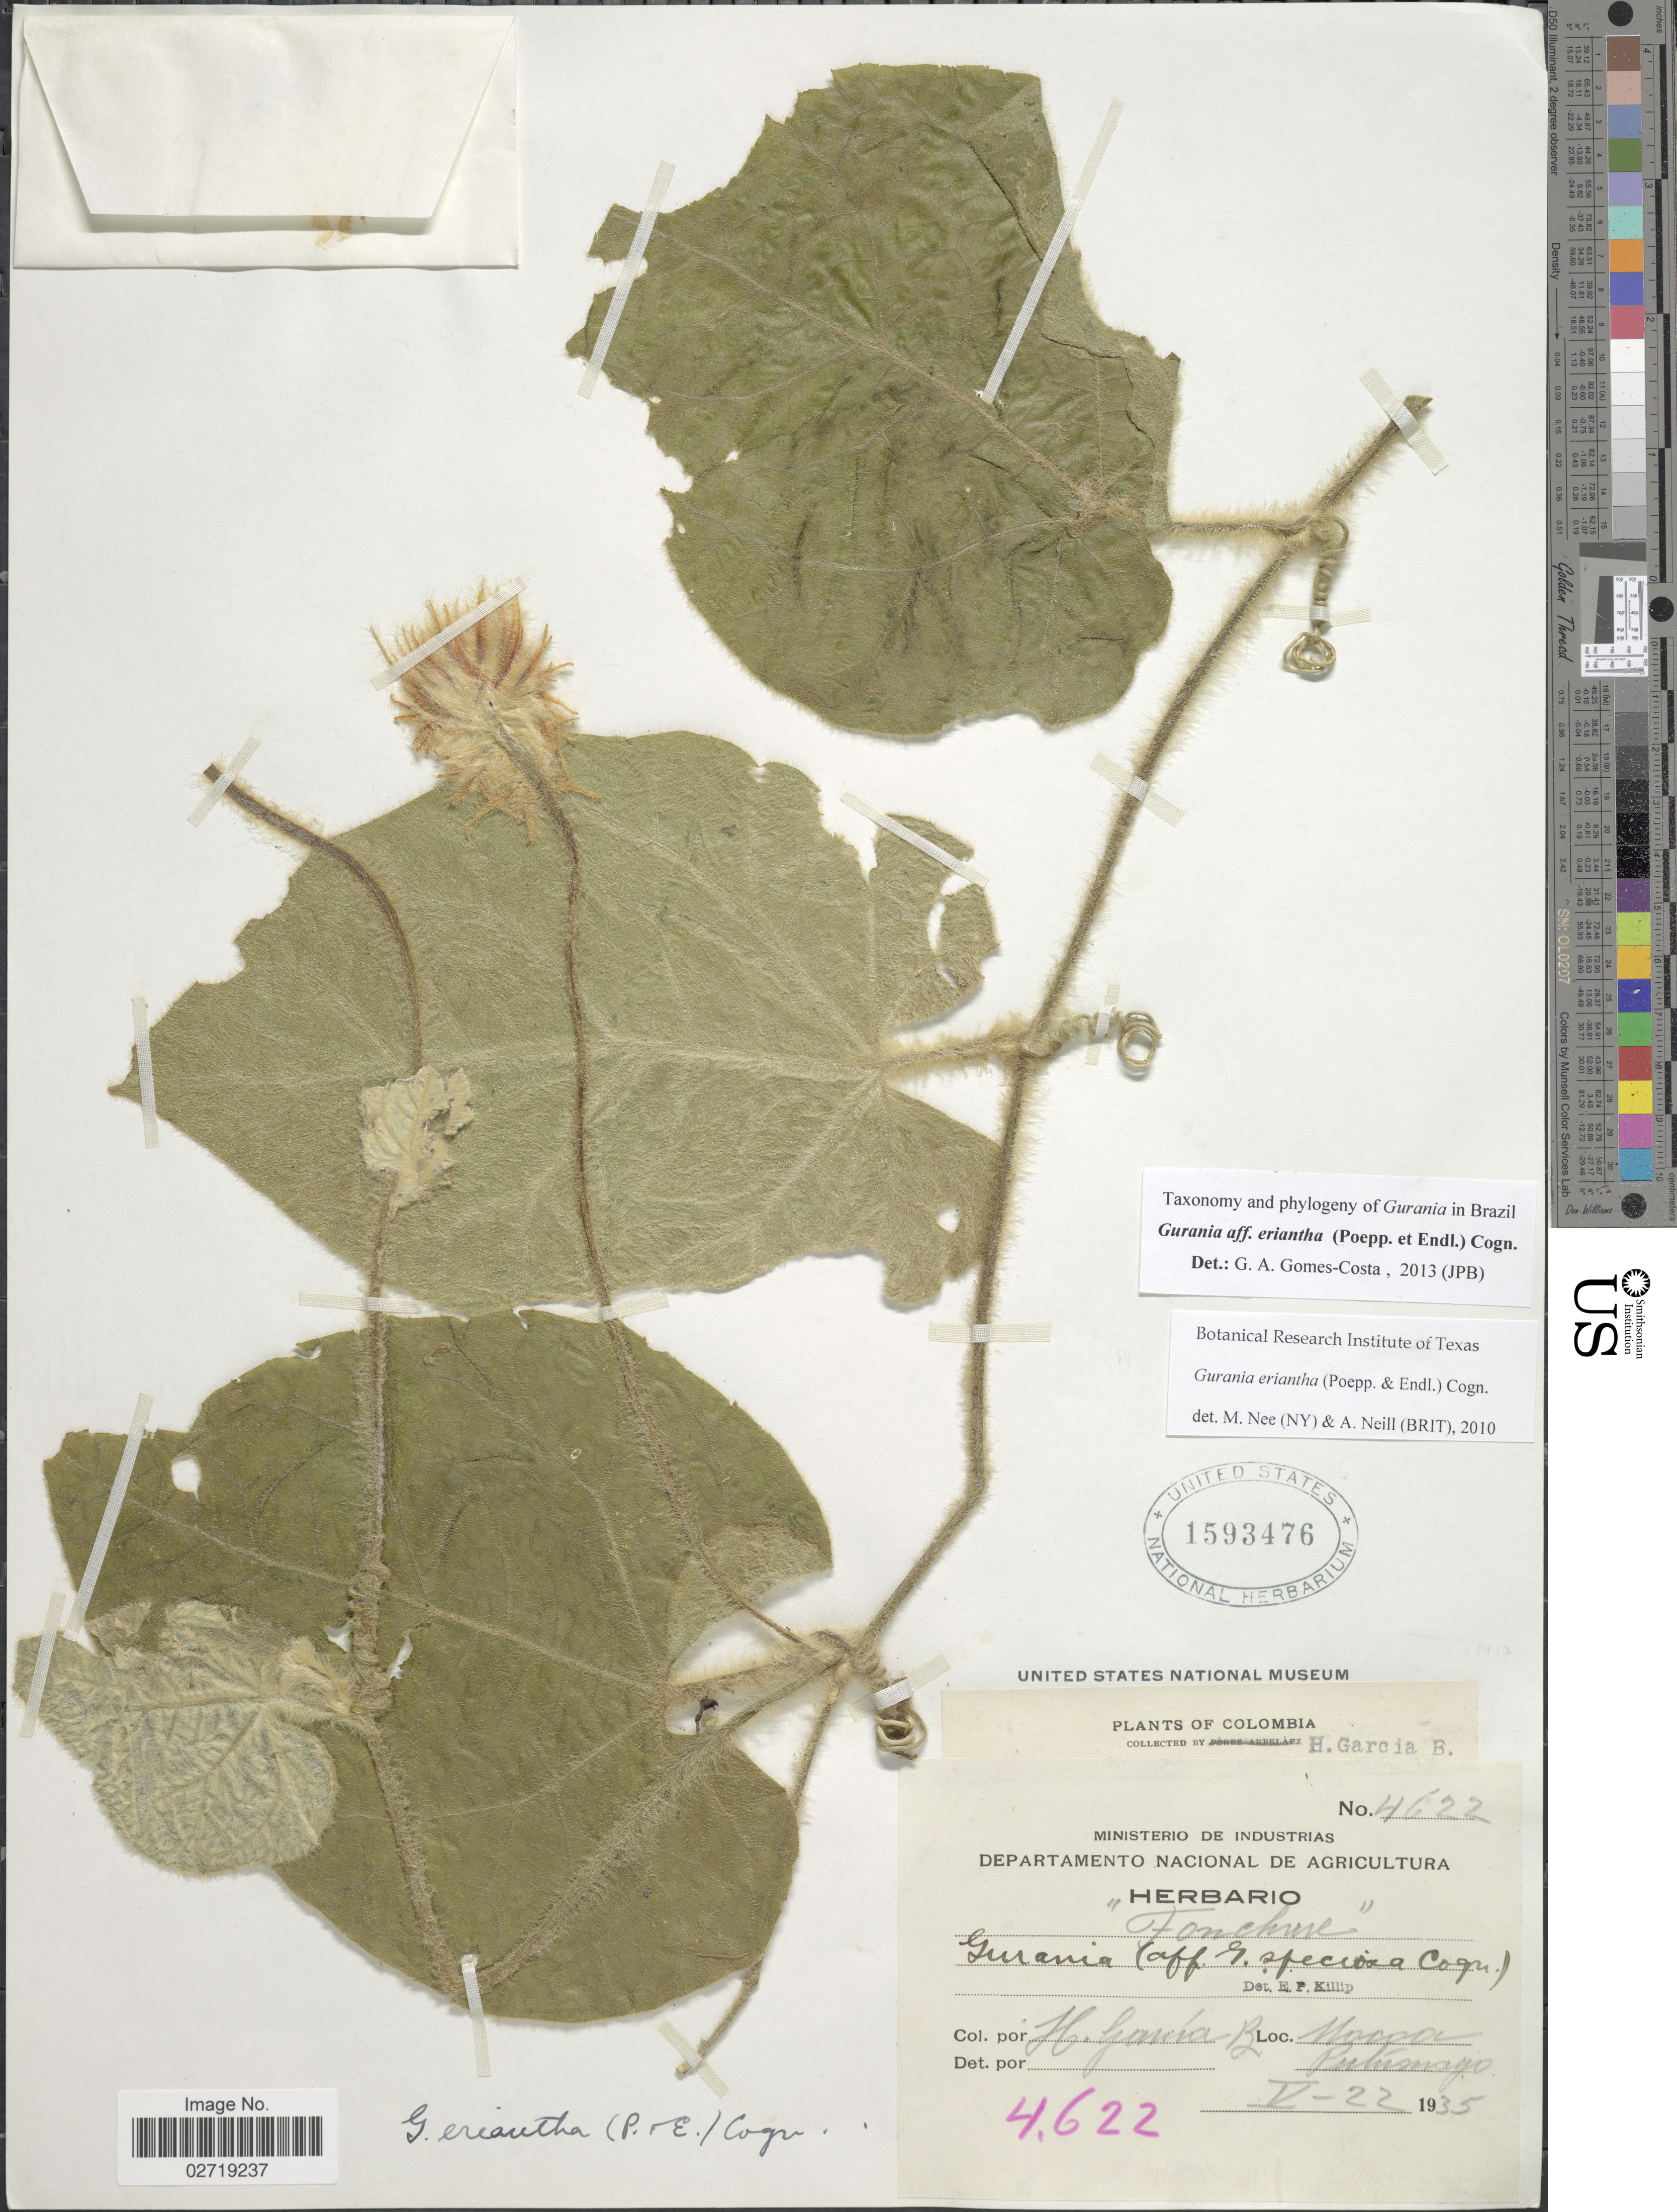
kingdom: Plantae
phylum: Tracheophyta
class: Magnoliopsida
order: Cucurbitales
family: Cucurbitaceae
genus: Gurania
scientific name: Gurania eriantha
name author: (Poepp. & Endl.) Cogn.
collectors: H. García Barriga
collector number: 4622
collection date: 1935-05-22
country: Colombia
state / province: Putumayo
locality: Mocoa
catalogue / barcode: US 1593476